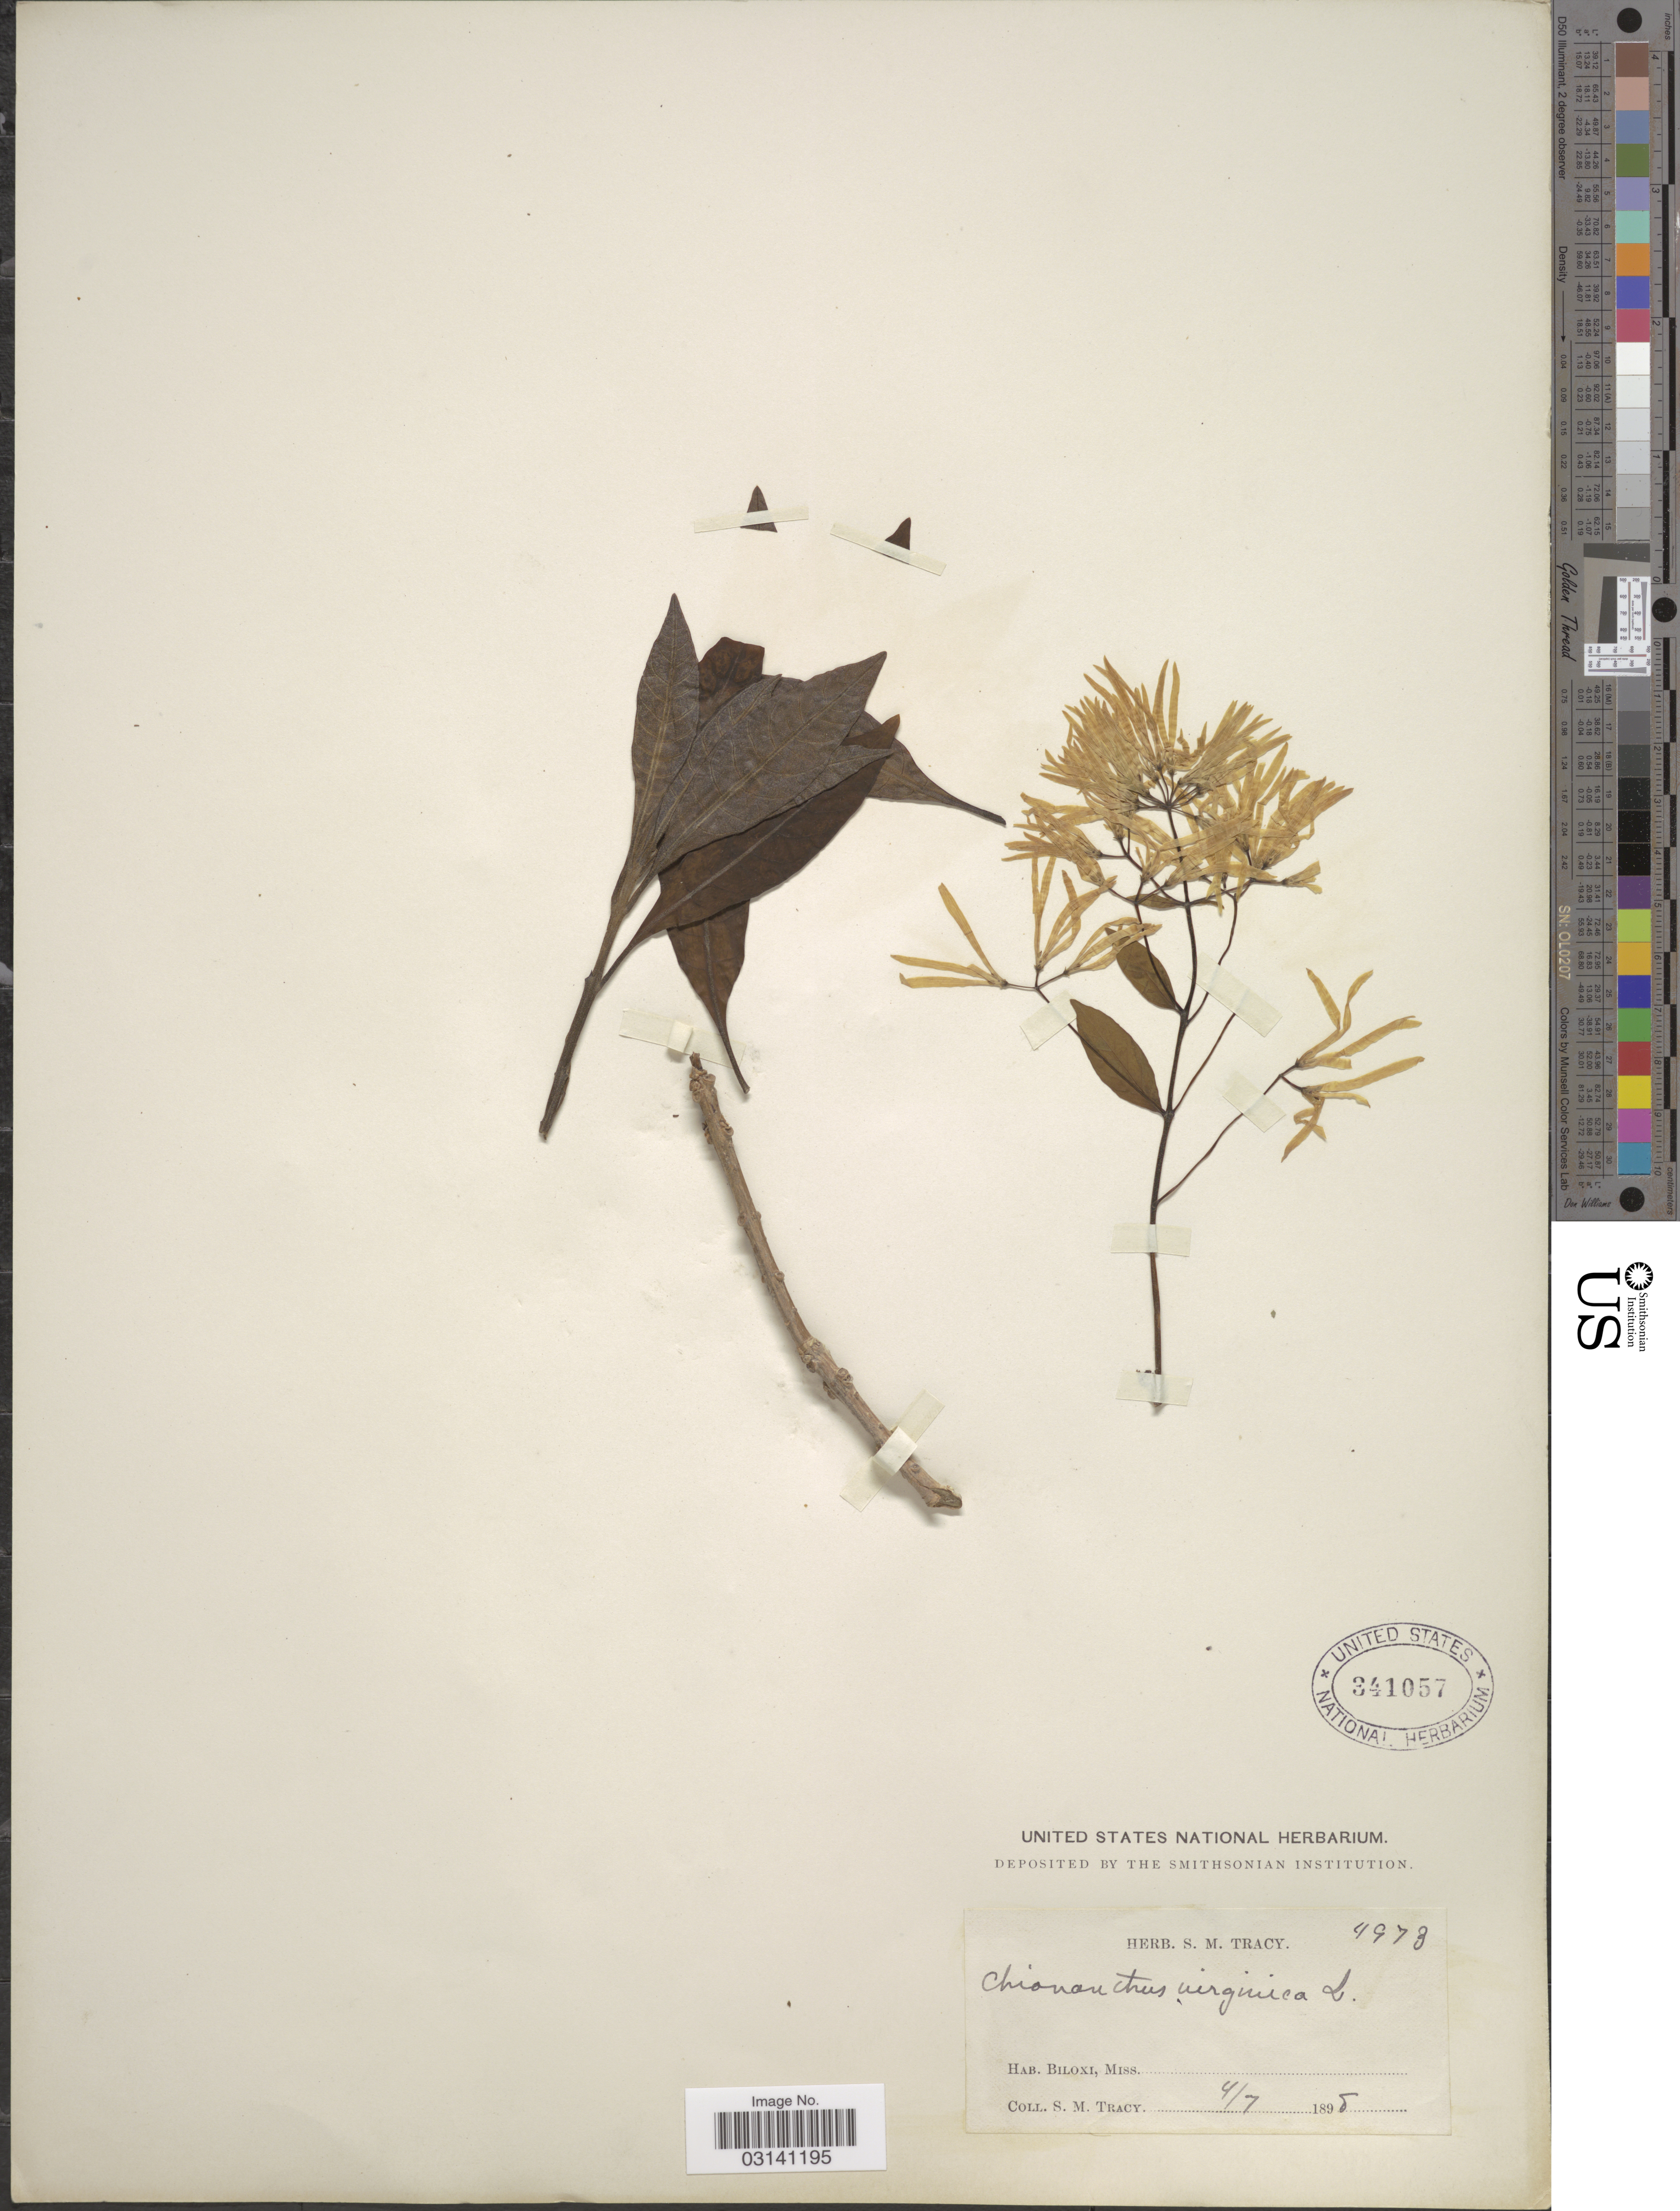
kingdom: Plantae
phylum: Tracheophyta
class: Magnoliopsida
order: Lamiales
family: Oleaceae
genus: Chionanthus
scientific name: Chionanthus virginicus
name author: L.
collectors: S. M. Tracy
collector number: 4973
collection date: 1898-04-07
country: United States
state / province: Mississippi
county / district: Harrison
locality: Biloxi.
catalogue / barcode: US 341057